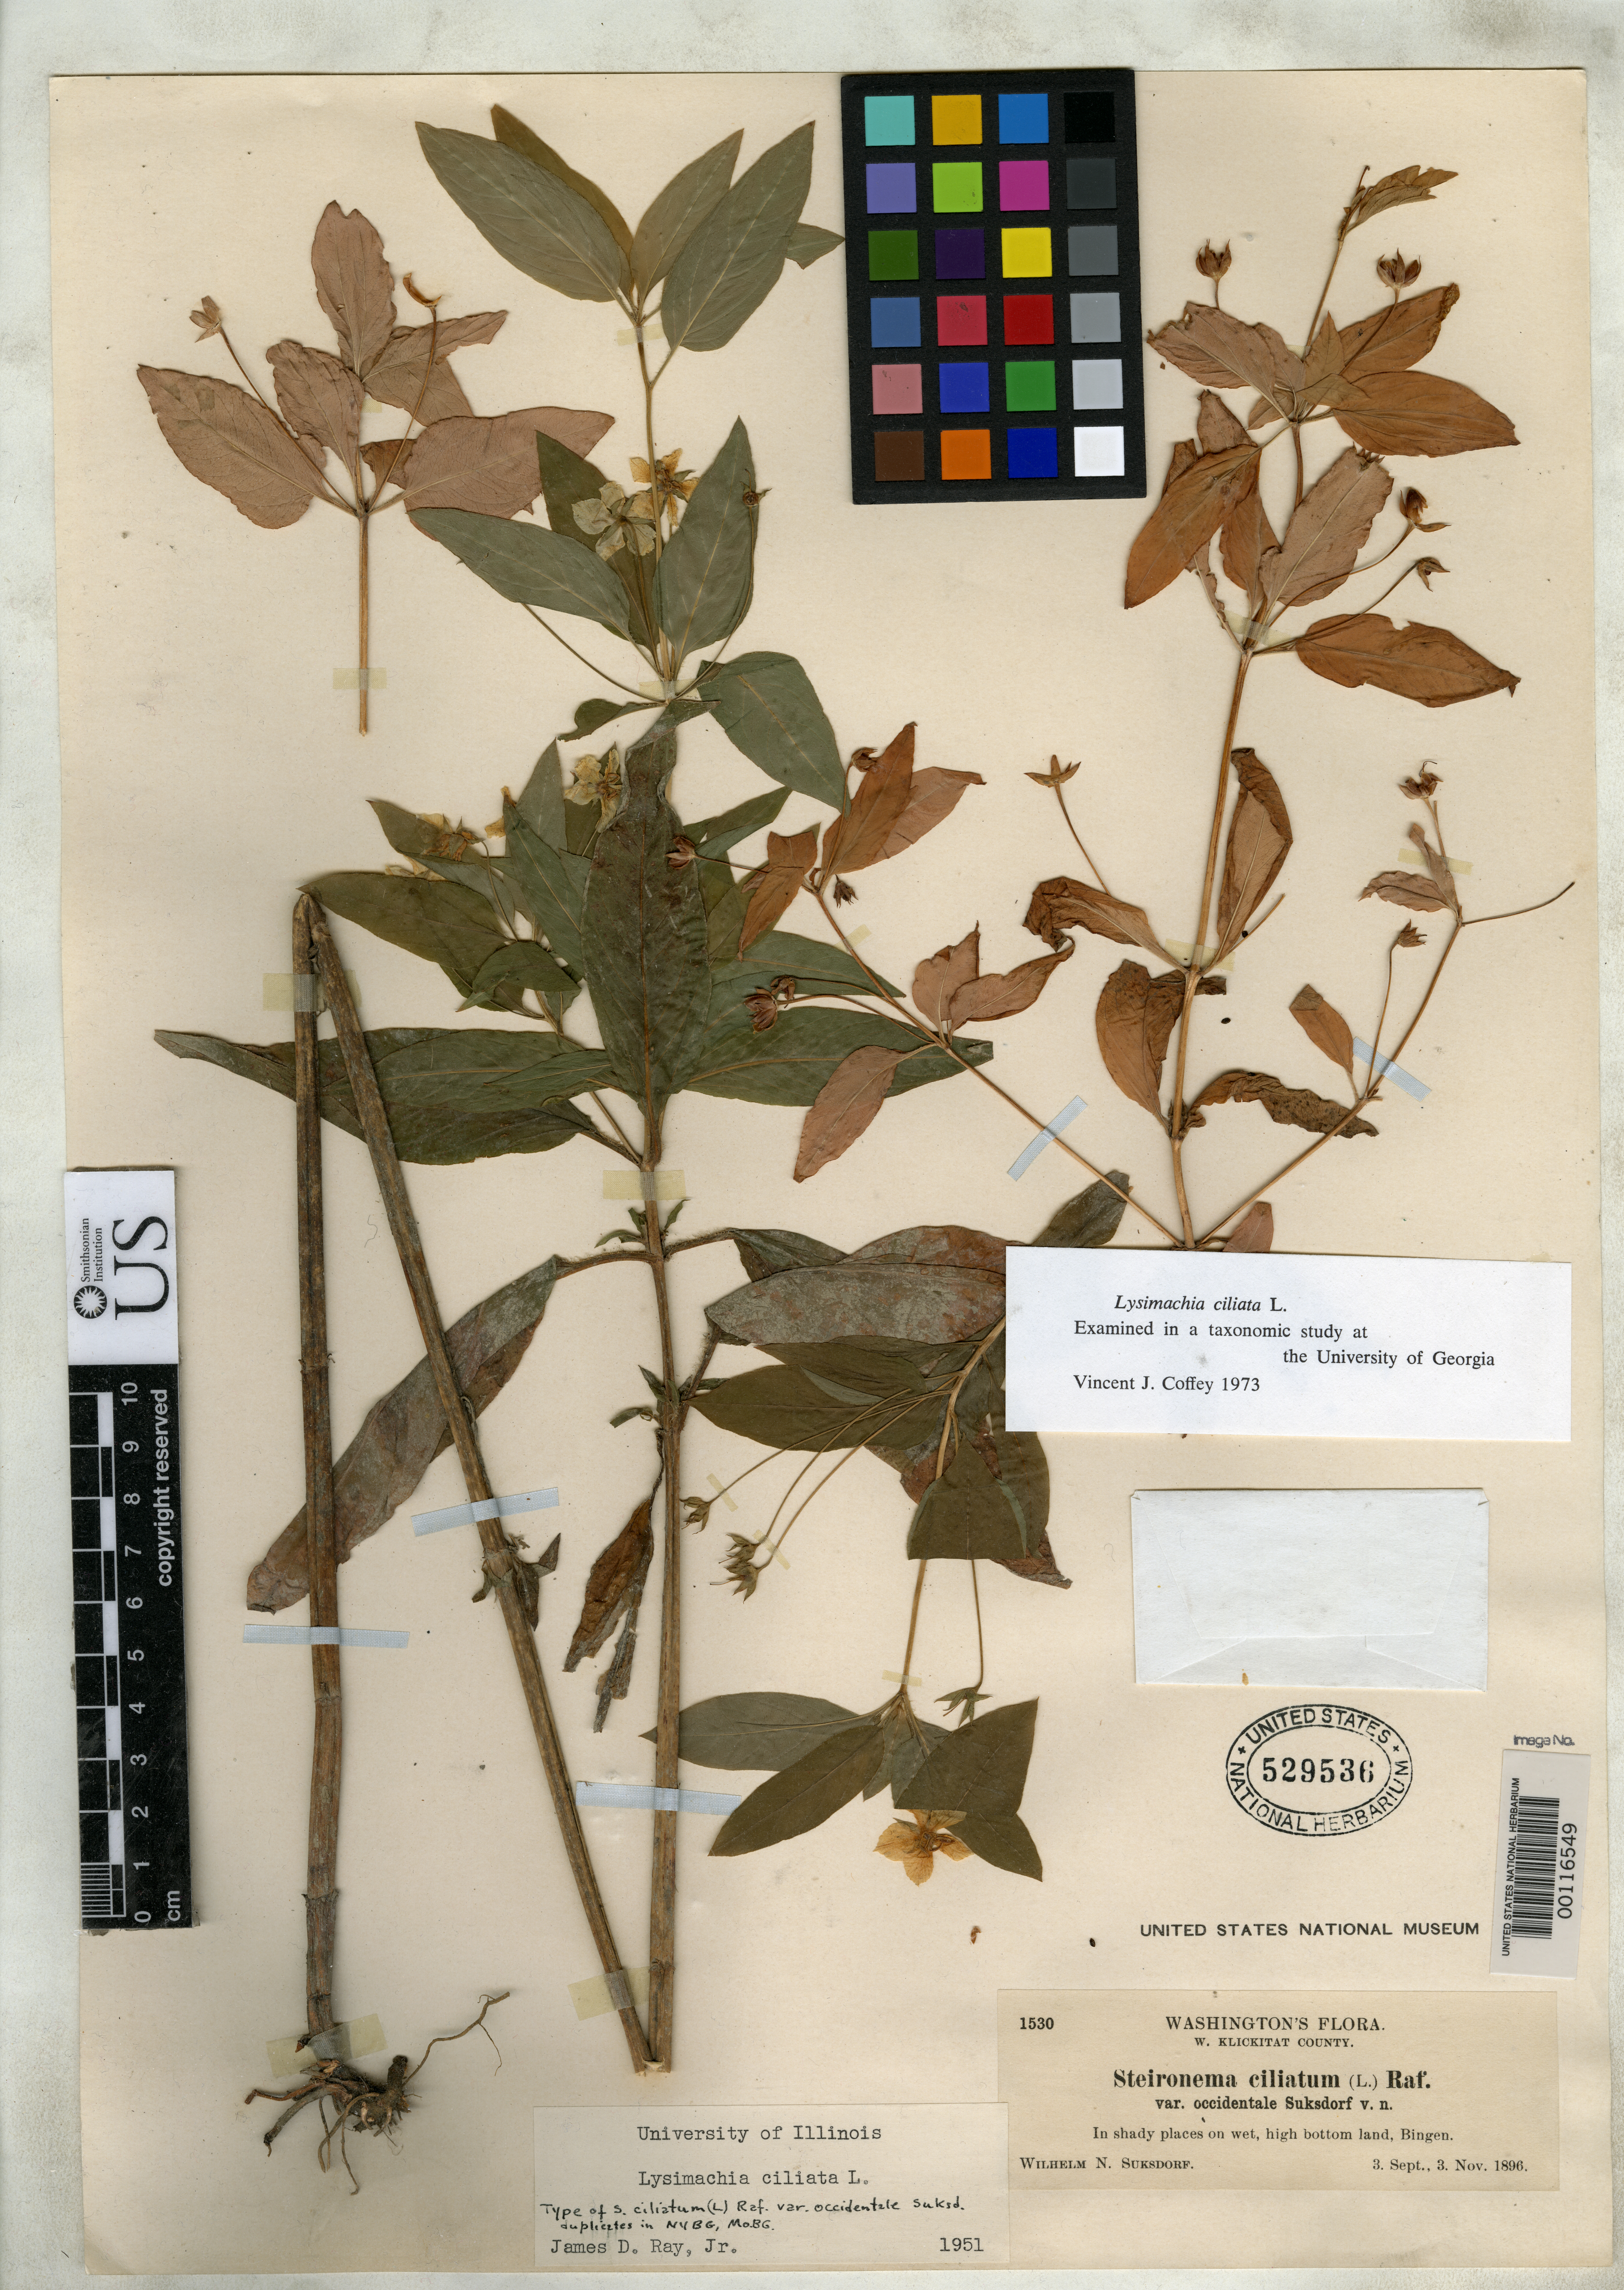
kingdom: Plantae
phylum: Tracheophyta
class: Magnoliopsida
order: Ericales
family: Primulaceae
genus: Steironema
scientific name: Steironema ciliatum var. occidentale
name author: Suksd.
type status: Isotype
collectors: W. N. Suksdorf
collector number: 1530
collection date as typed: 03 Sep 1896 and 03 Nov 1896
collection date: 1896-09-03,1896-11-03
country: United States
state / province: Washington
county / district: Klickitat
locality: Bottom lands, Bingen.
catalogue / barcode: US 529536